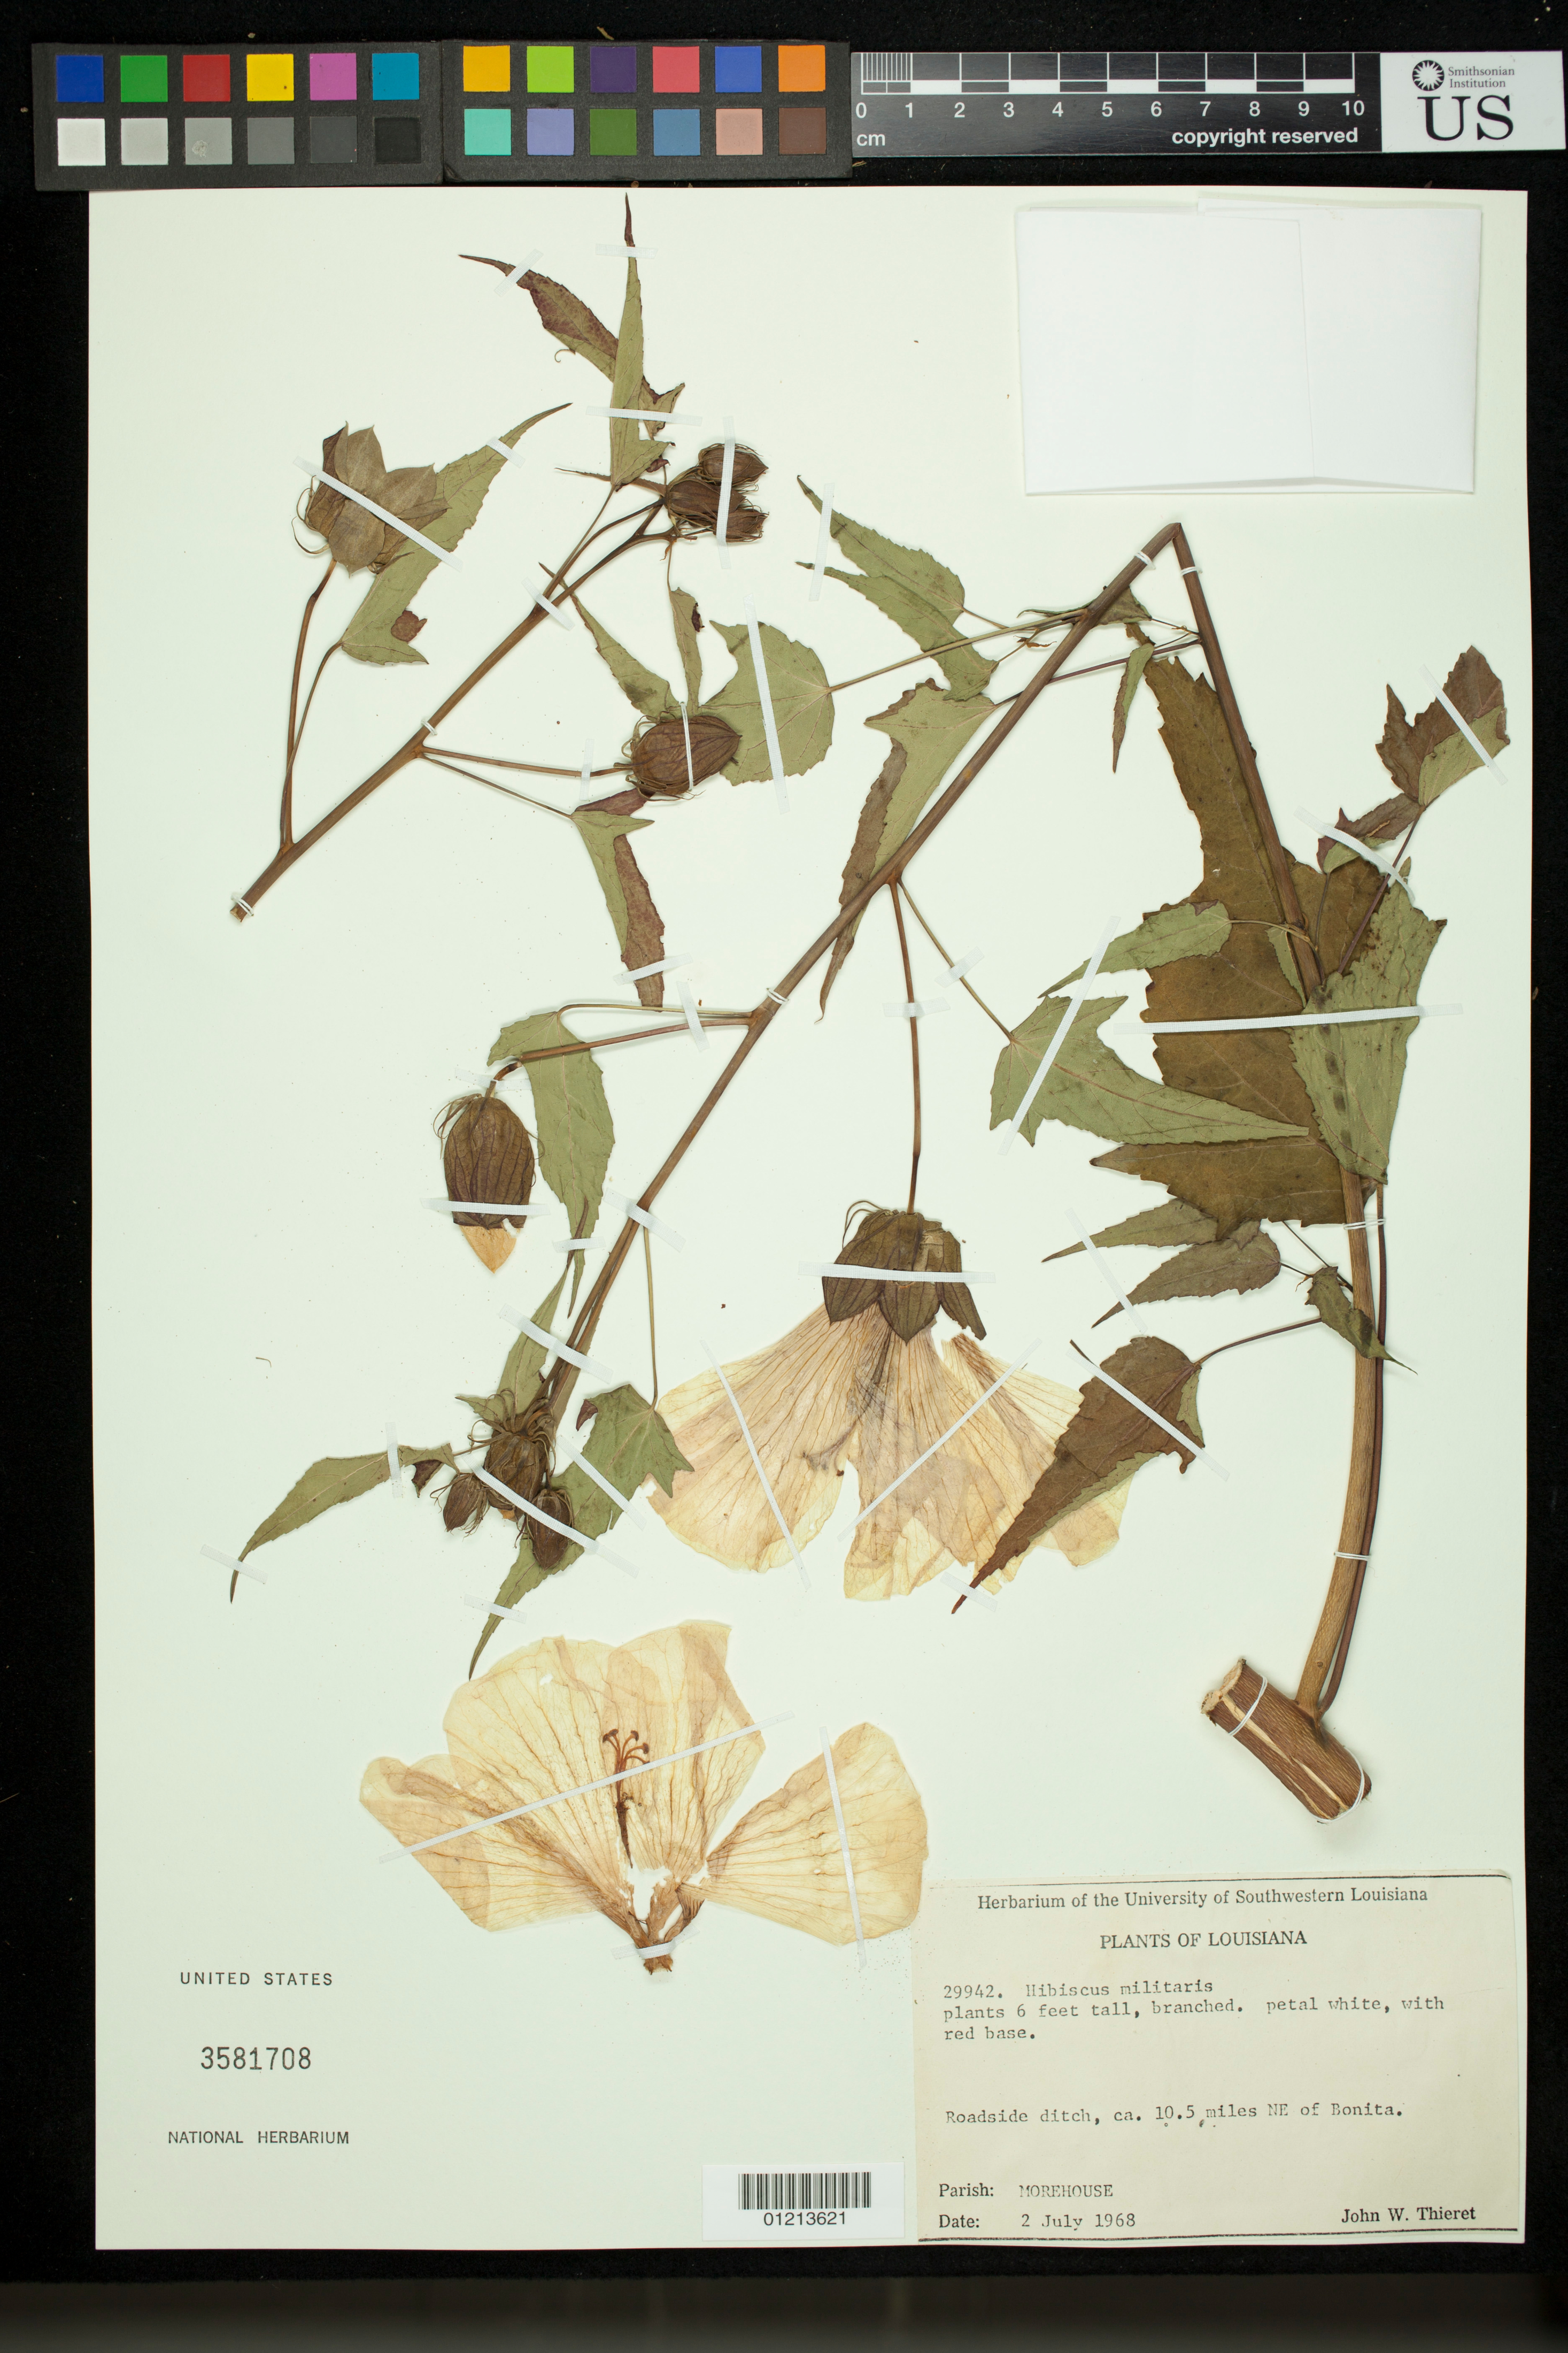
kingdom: Plantae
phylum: Tracheophyta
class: Magnoliopsida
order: Malvales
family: Malvaceae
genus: Hibiscus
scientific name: Hibiscus militaris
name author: Cav.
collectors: J. W. Thieret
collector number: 29942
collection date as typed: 07 Feb 1968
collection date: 1968-02-07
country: United States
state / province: Louisiana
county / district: Morehouse Parish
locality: Roadside ditch, ca. 10.5 miles NE of Bonita. Parish: Morehouse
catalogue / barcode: US 3581708